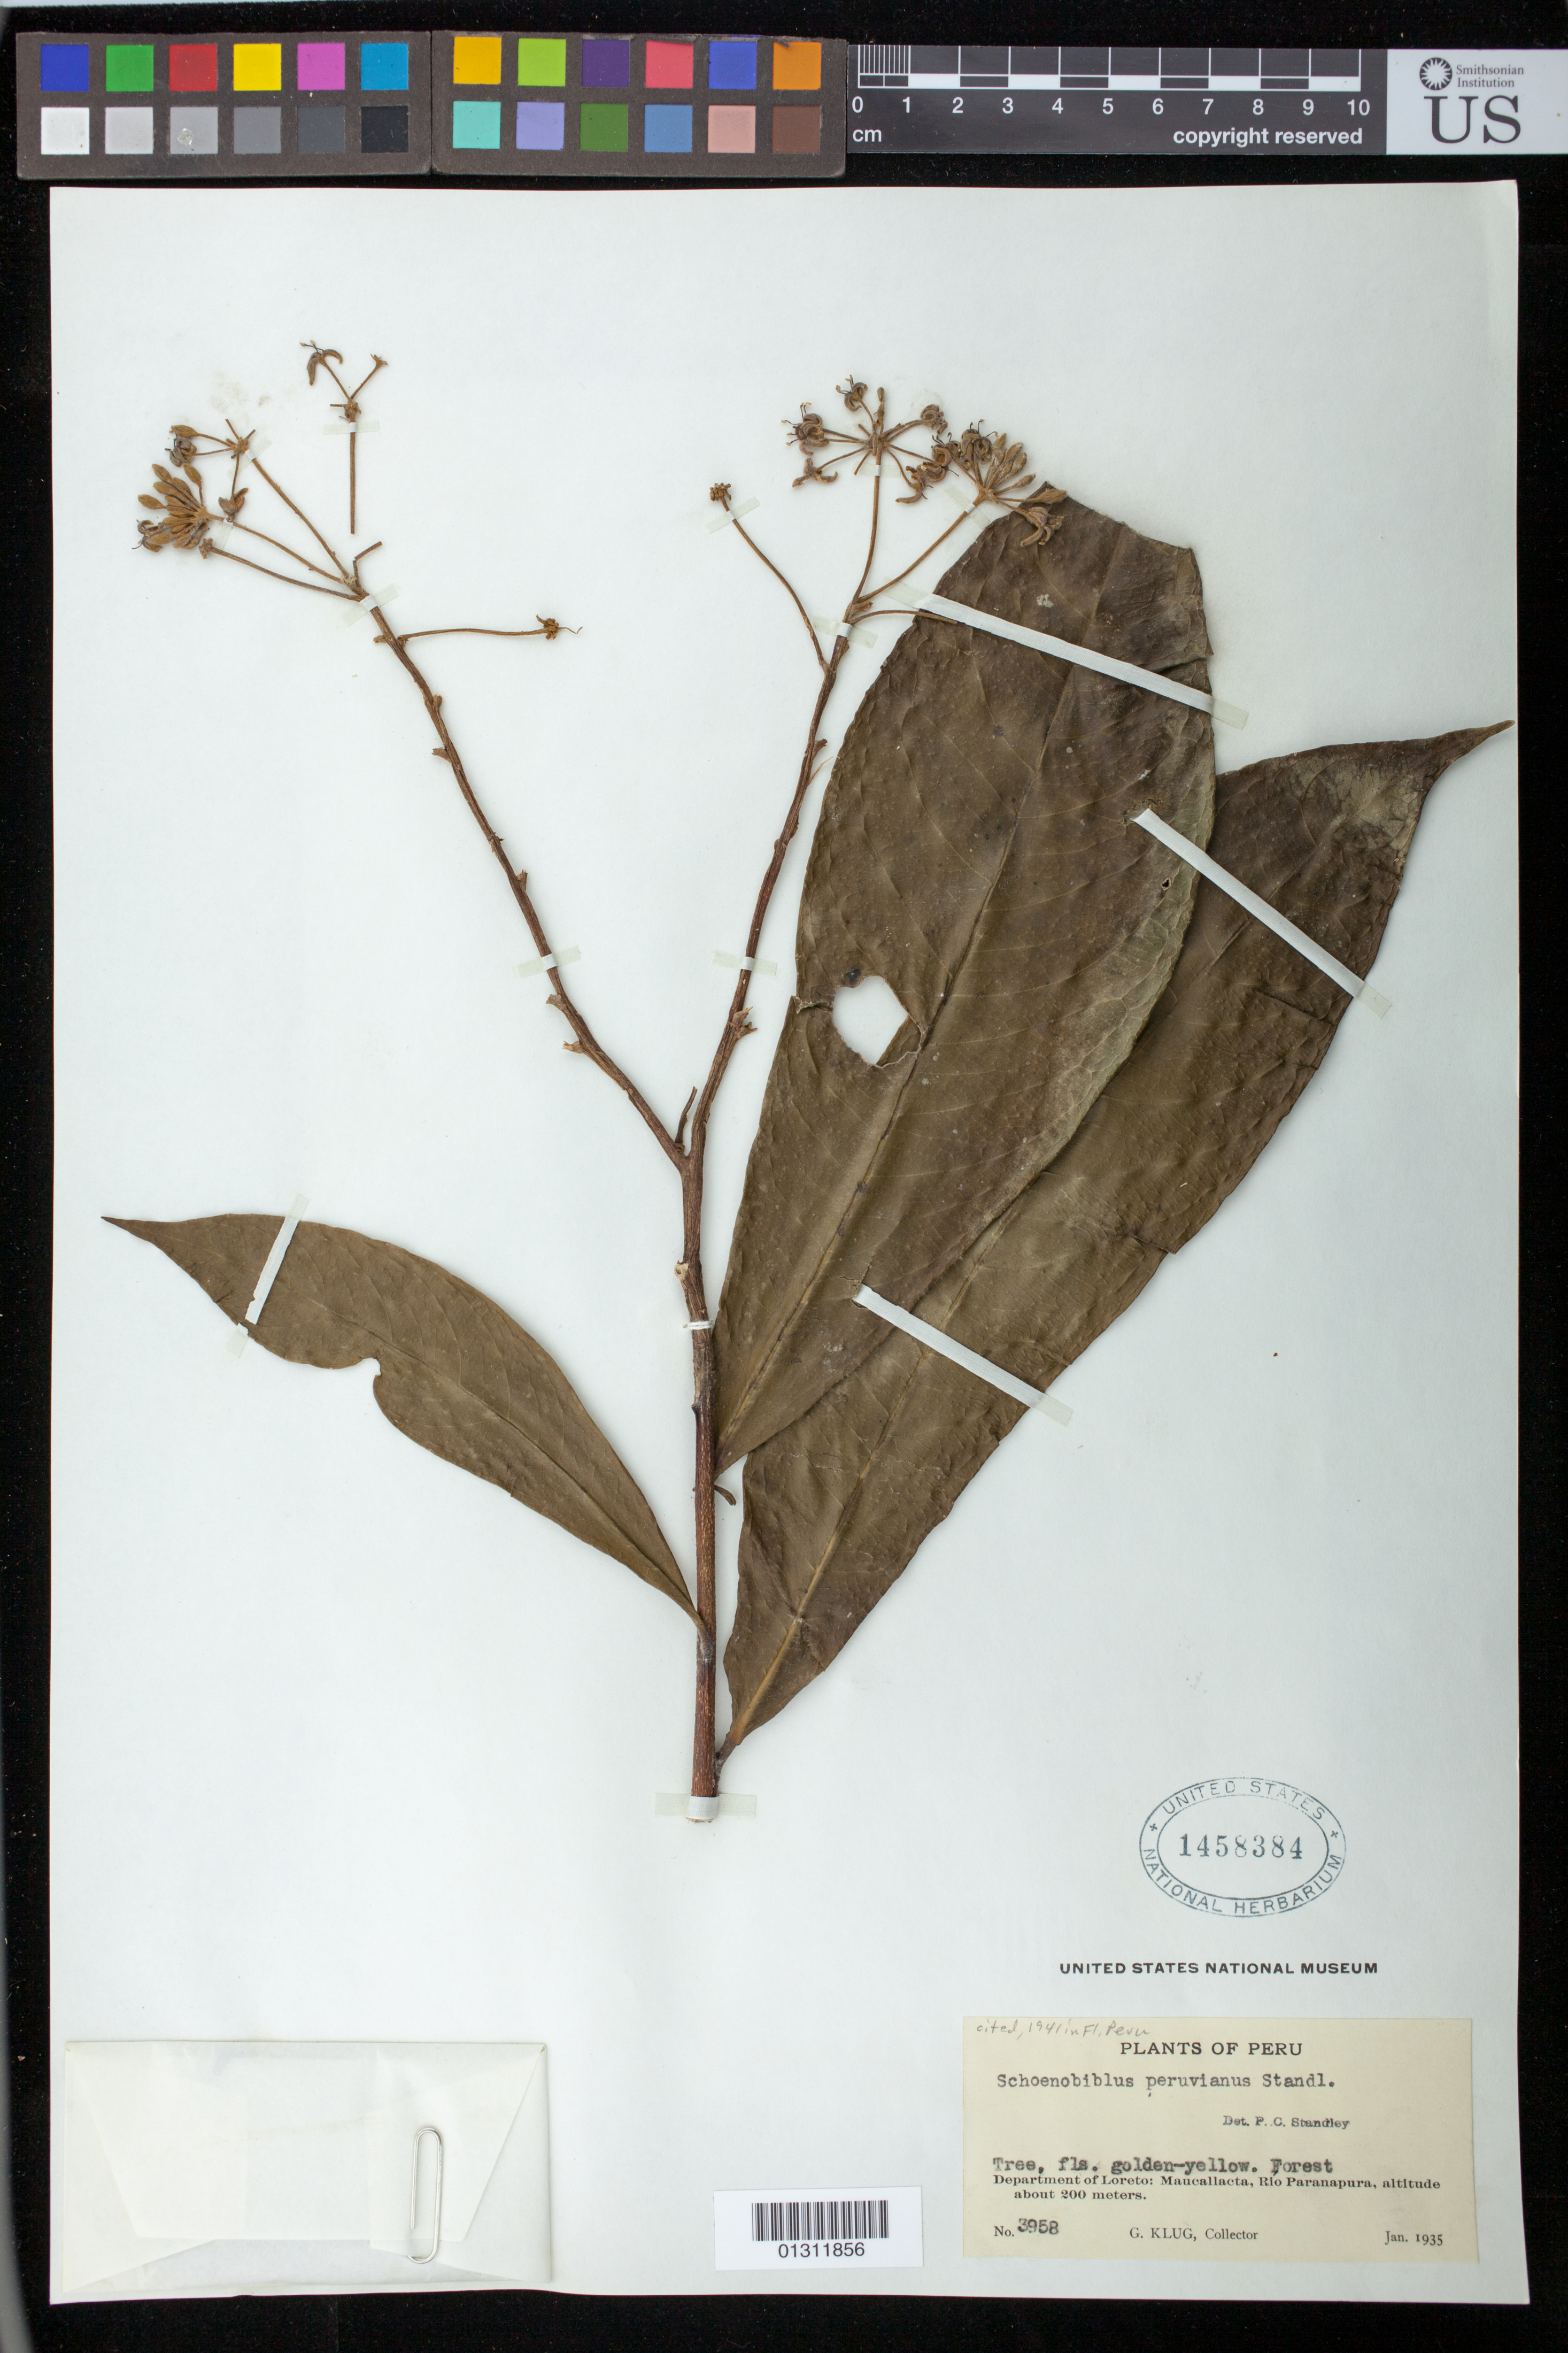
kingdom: Plantae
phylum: Tracheophyta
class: Magnoliopsida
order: Malvales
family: Thymelaeaceae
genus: Schoenobiblus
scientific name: Schoenobiblus peruvianus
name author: Standl.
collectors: G. Klug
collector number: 3958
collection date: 1935-01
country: Peru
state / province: Loreto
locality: Maucallacta, Rio Paranapura.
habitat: Forest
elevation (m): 200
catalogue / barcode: US 1458384